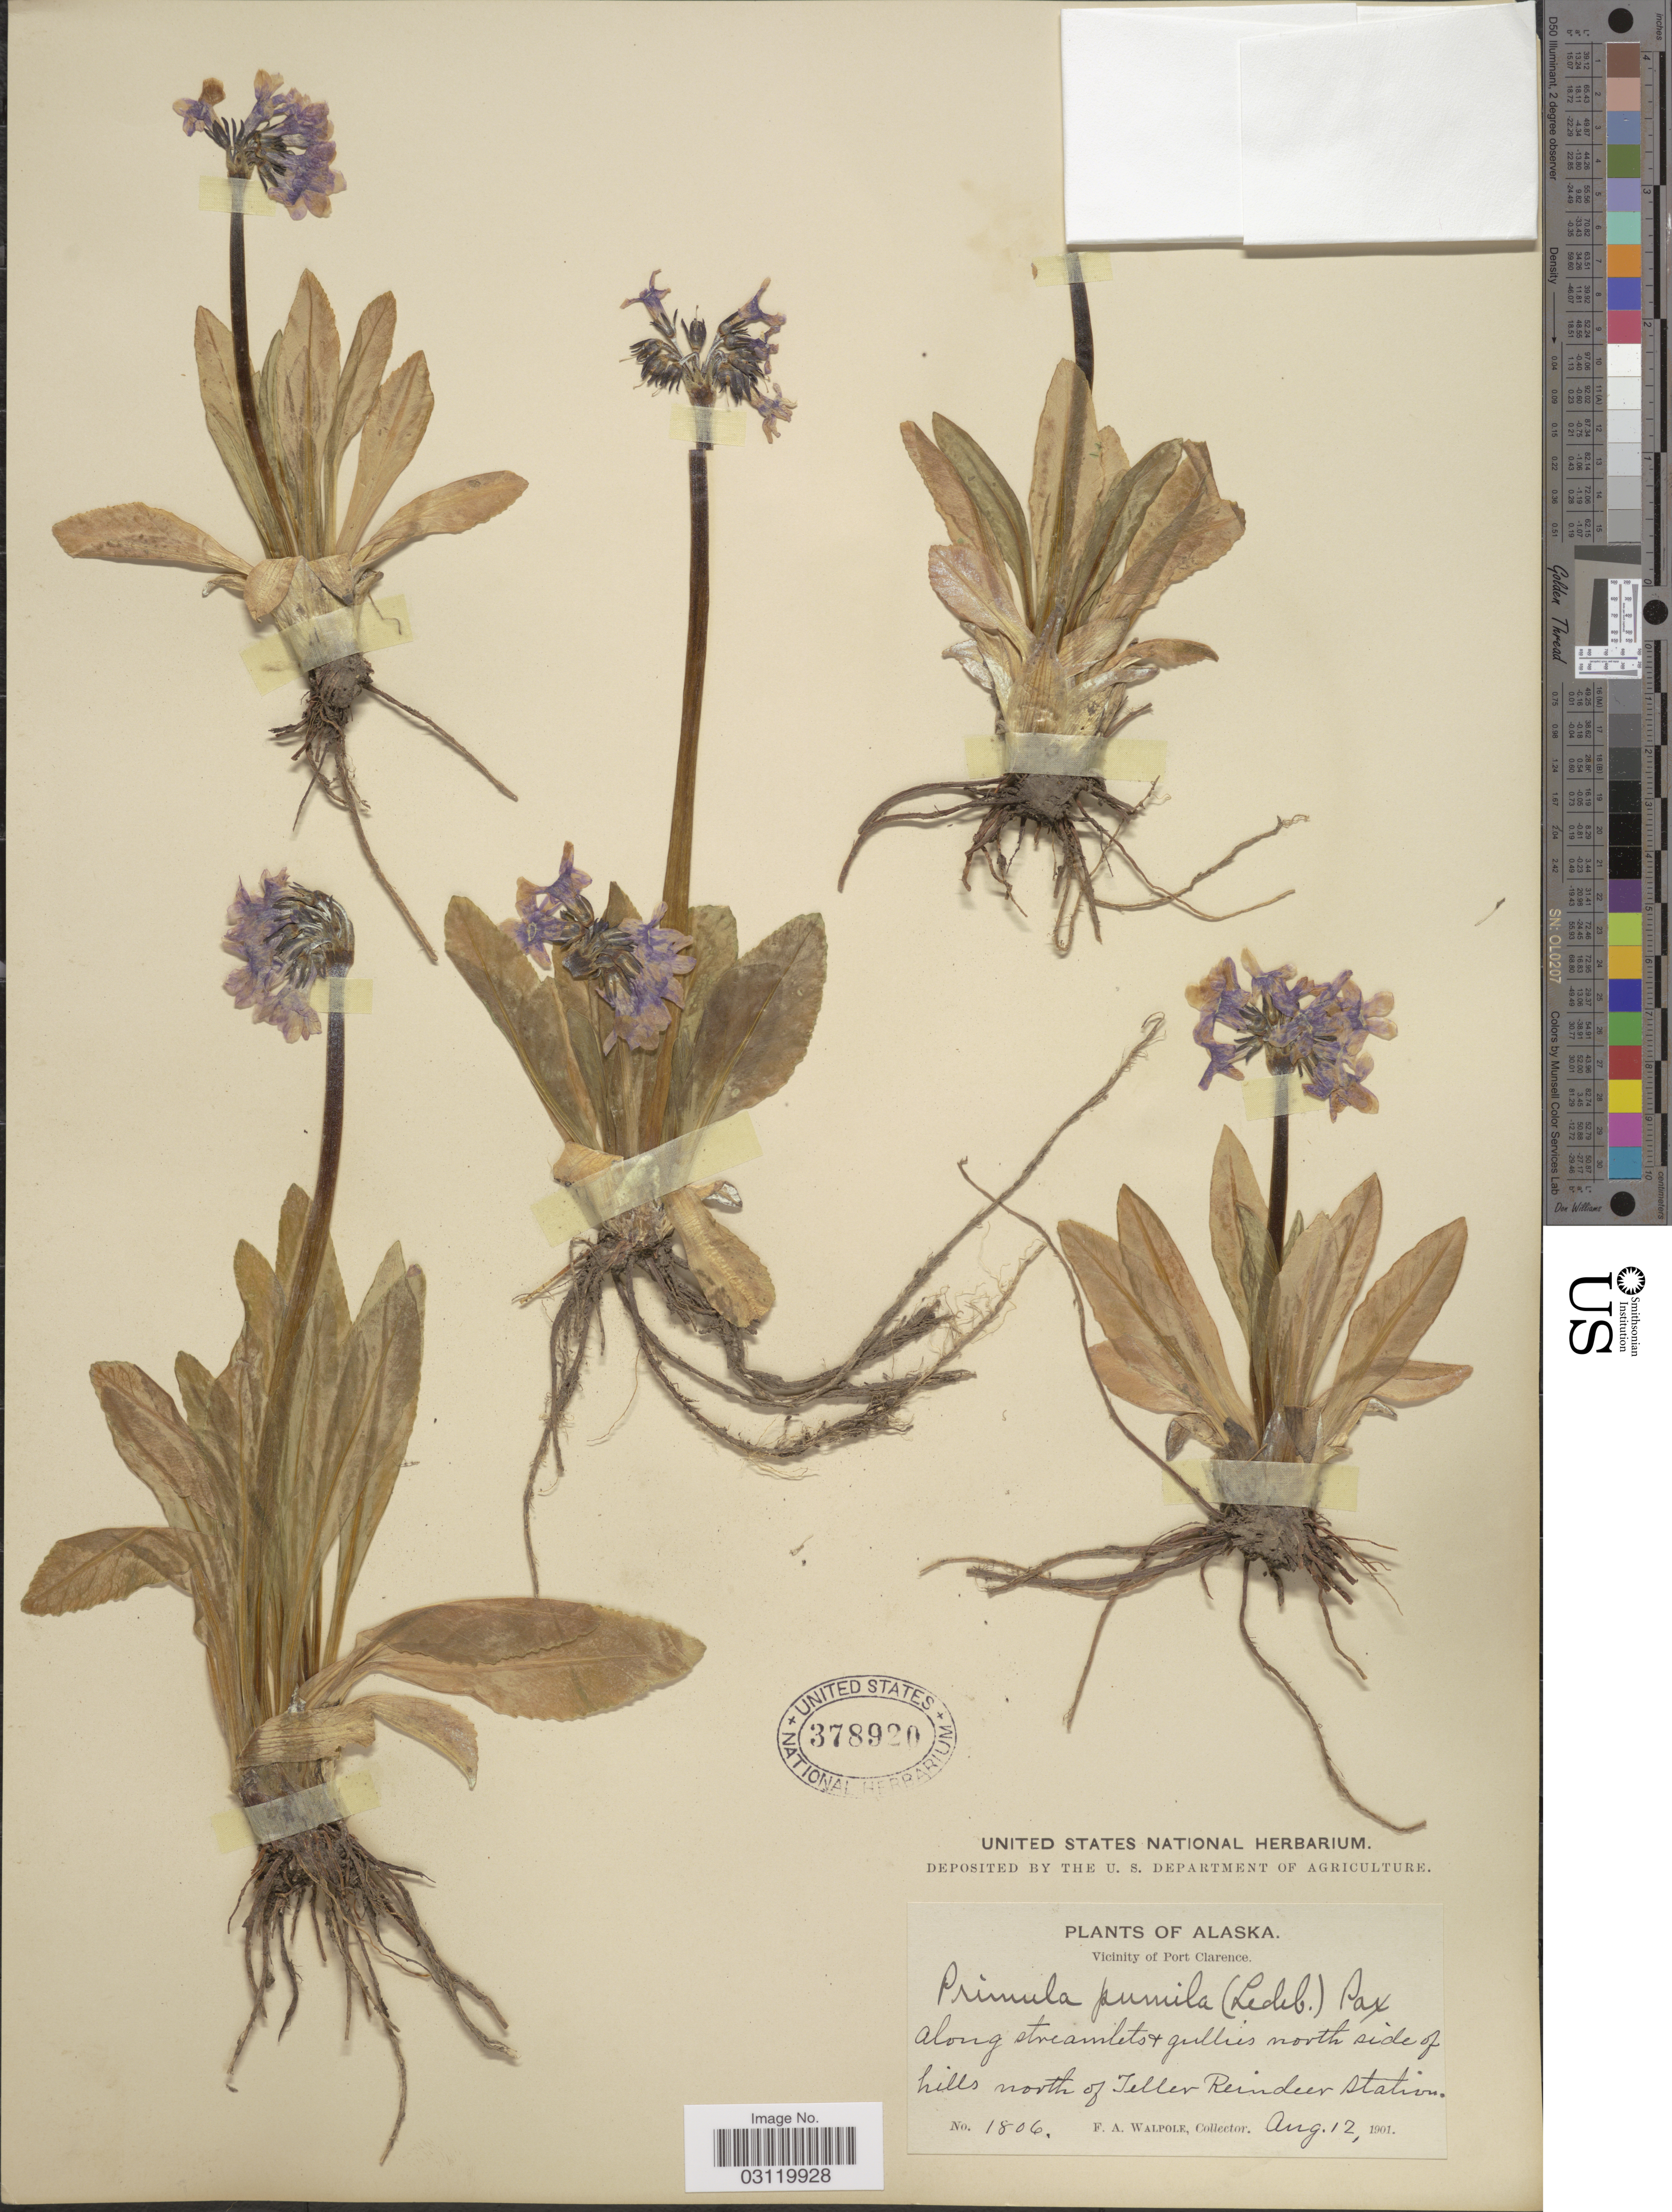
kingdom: Plantae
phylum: Tracheophyta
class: Magnoliopsida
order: Ericales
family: Primulaceae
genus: Primula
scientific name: Primula tschuktschorum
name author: Kjellm.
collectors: F. Walpole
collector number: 1806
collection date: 1901-08-12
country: United States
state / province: Alaska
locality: Vicinity of Port Clarence, along streamlets and gullies north side of hills north of Teller Reindeer Station.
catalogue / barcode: US 378920